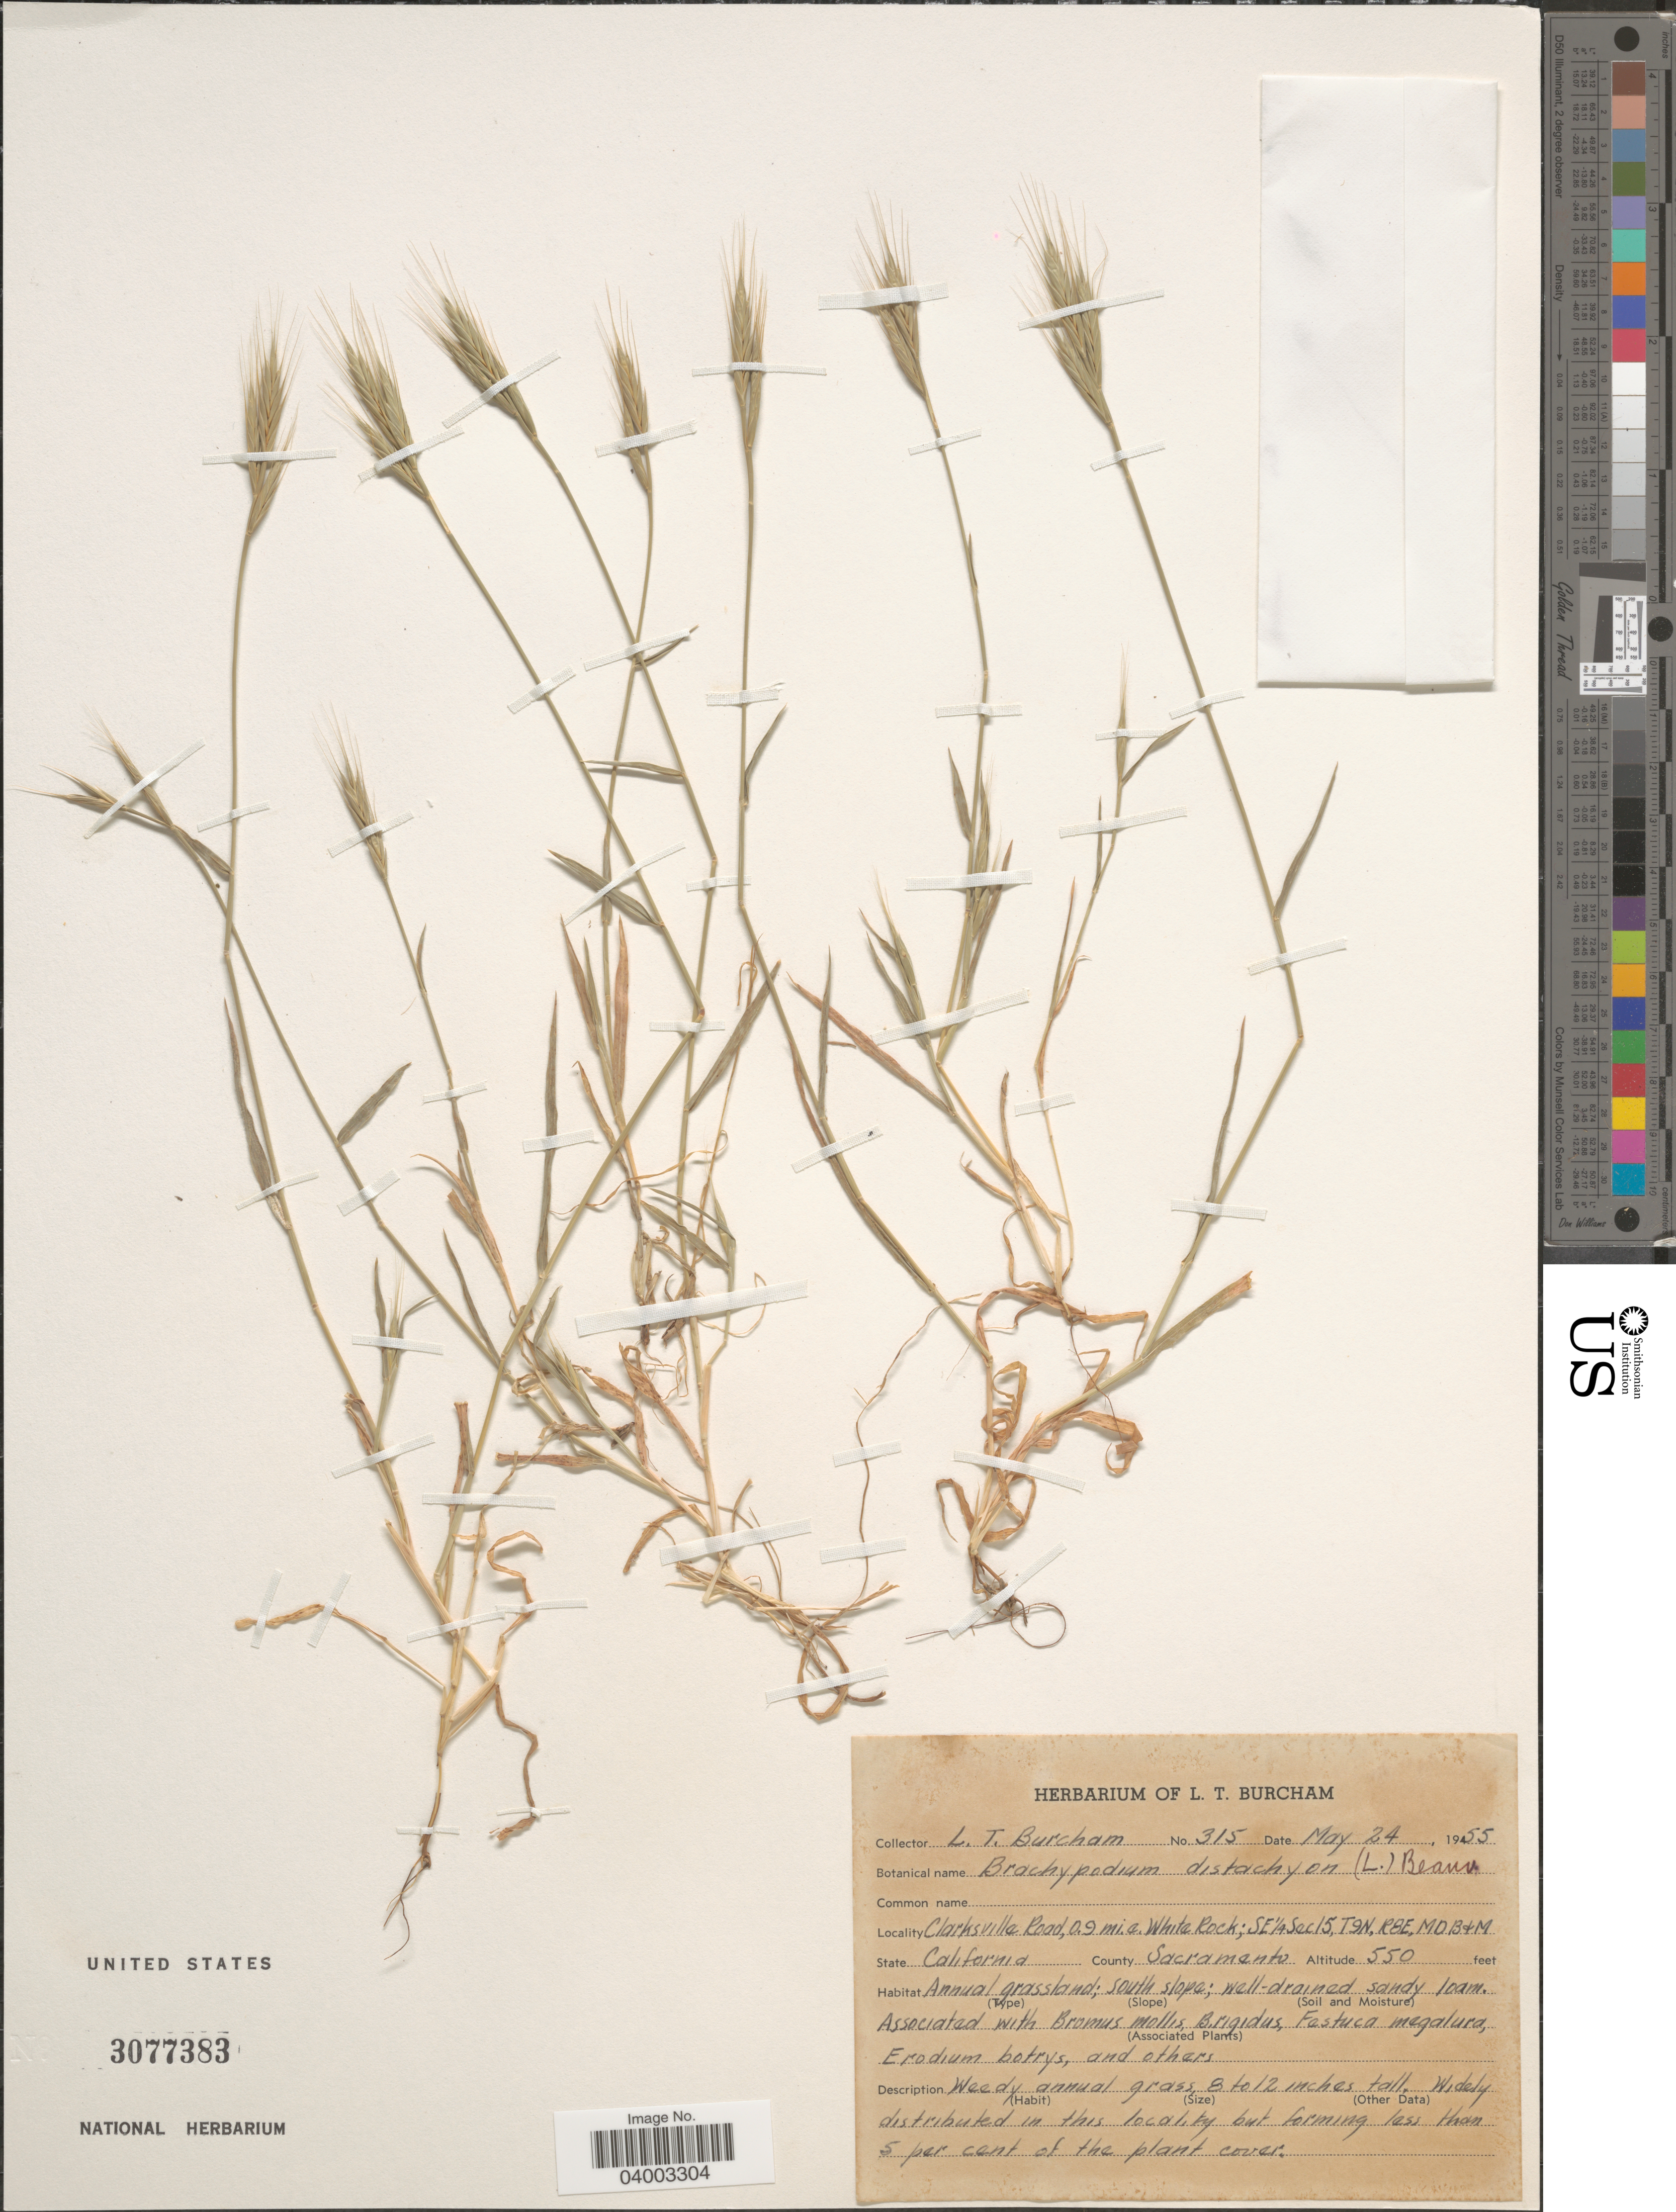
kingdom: Plantae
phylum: Tracheophyta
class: Liliopsida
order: Poales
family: Poaceae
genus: Brachypodium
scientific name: Brachypodium distachyon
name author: (L.) P. Beauv.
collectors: L. Burcham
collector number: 315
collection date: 1955-05-24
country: United States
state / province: California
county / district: Sacramento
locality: Clarksville Road, 0.9 mi. e. White Rock; SE¼ Sec 15, T9N, R8E, MDB&M. County Sacramento.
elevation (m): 168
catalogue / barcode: US 3077383